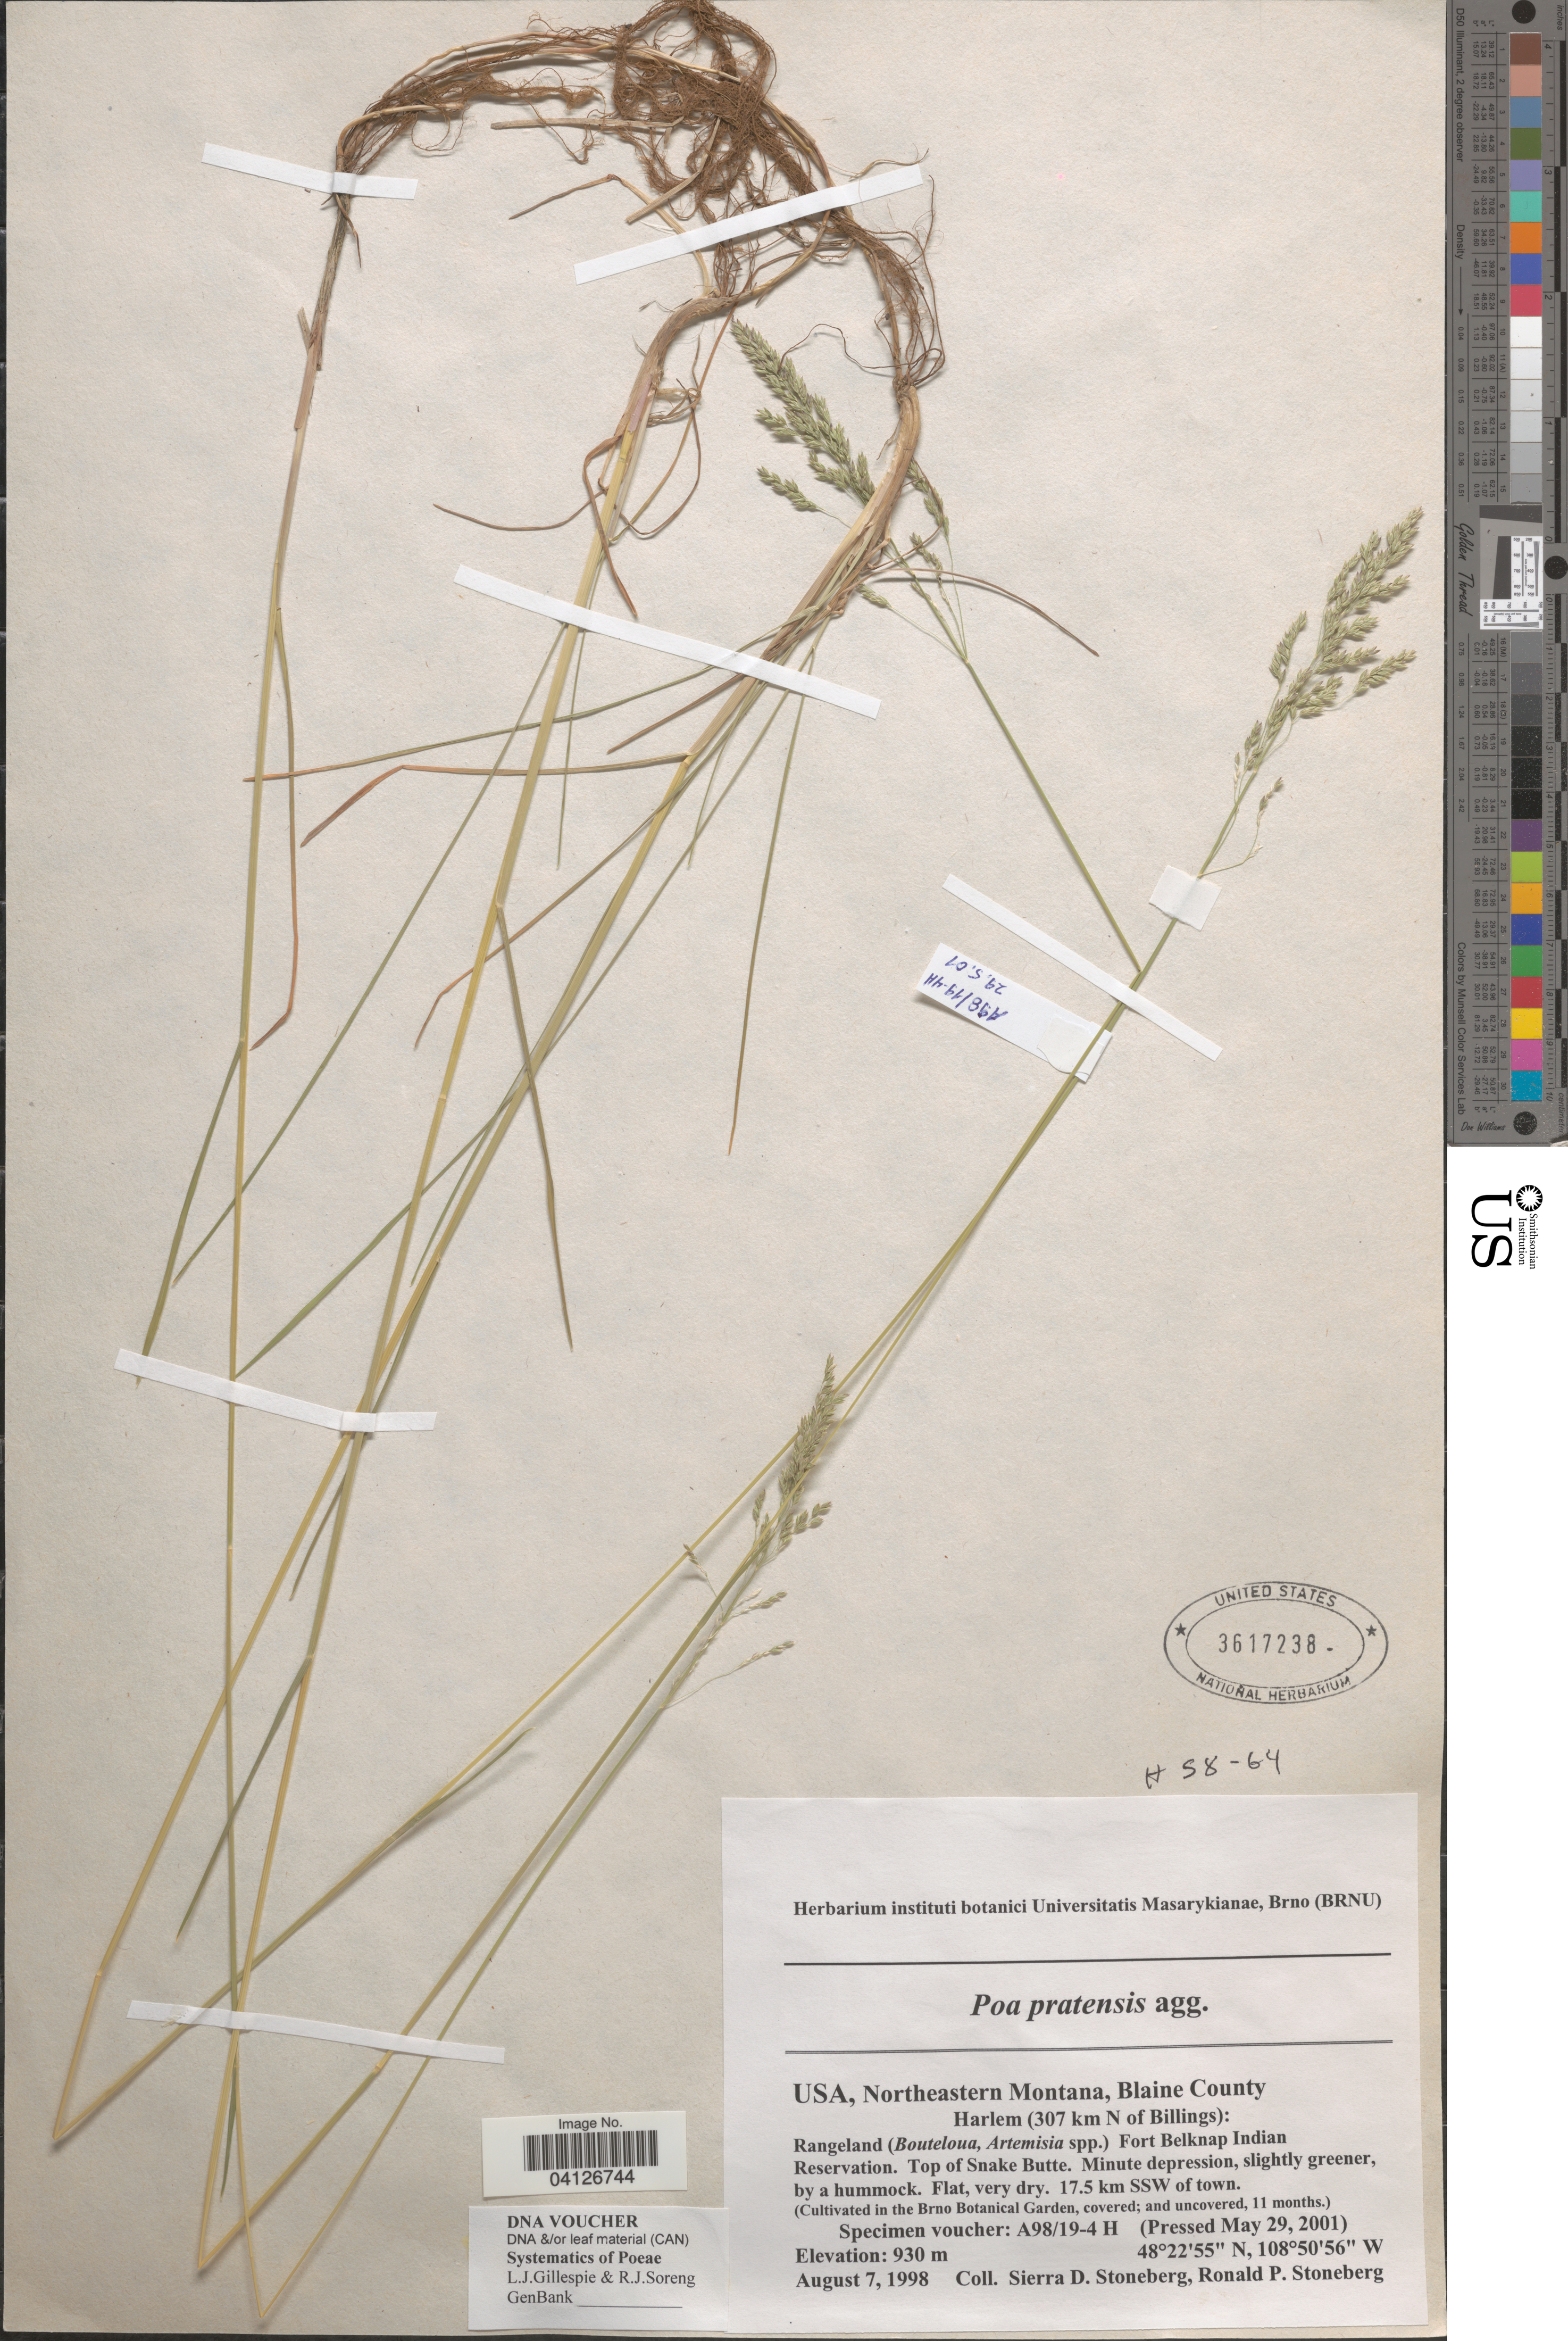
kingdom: Plantae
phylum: Tracheophyta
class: Liliopsida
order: Poales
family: Poaceae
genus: Poa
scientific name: Poa pratensis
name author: L.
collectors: Ex herb. instituti botanici Universitatis Masarykianae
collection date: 2001-05-29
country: Czechia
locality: (Cultivated in the Brno Botanical Garden, covered; and uncovered, 11 months.).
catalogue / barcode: US 3617238